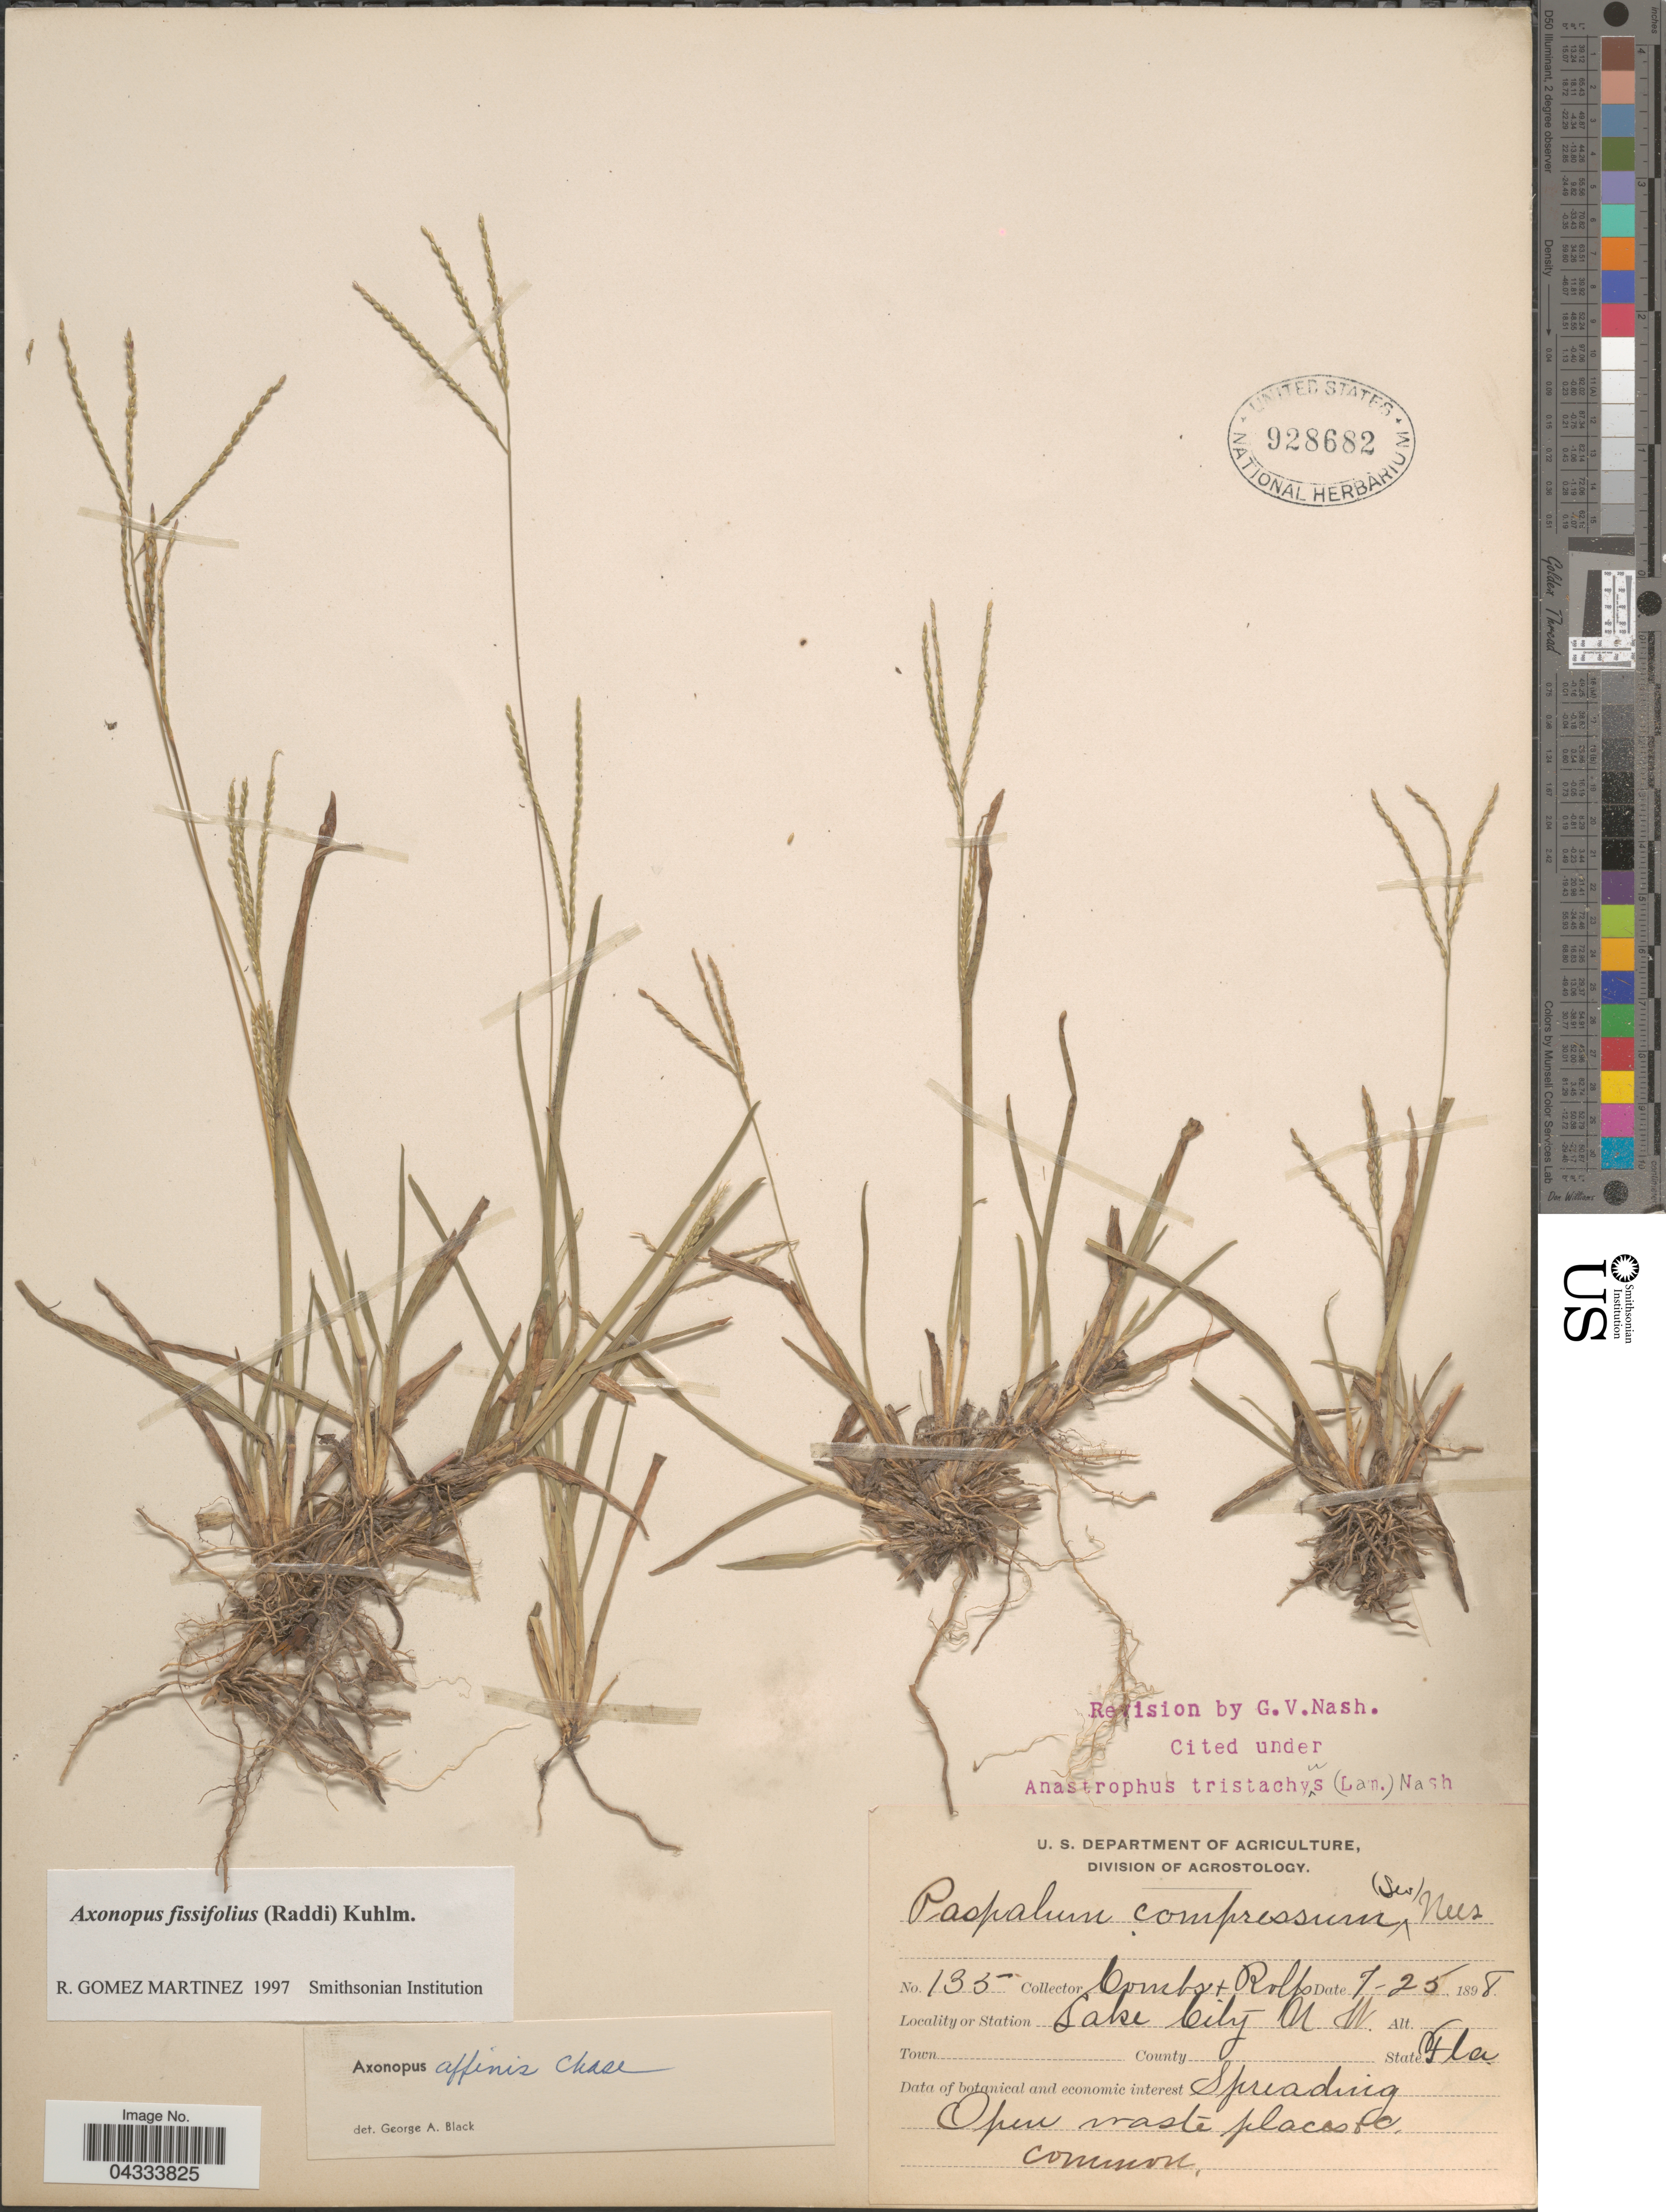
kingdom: Plantae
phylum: Tracheophyta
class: Liliopsida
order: Poales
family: Poaceae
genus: Axonopus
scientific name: Axonopus fissifolius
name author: (Raddi) Kuhlm.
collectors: -. Combs & Rolfs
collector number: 135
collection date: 1898-07-25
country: United States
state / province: Florida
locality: Lake City N.W.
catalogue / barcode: US 928682